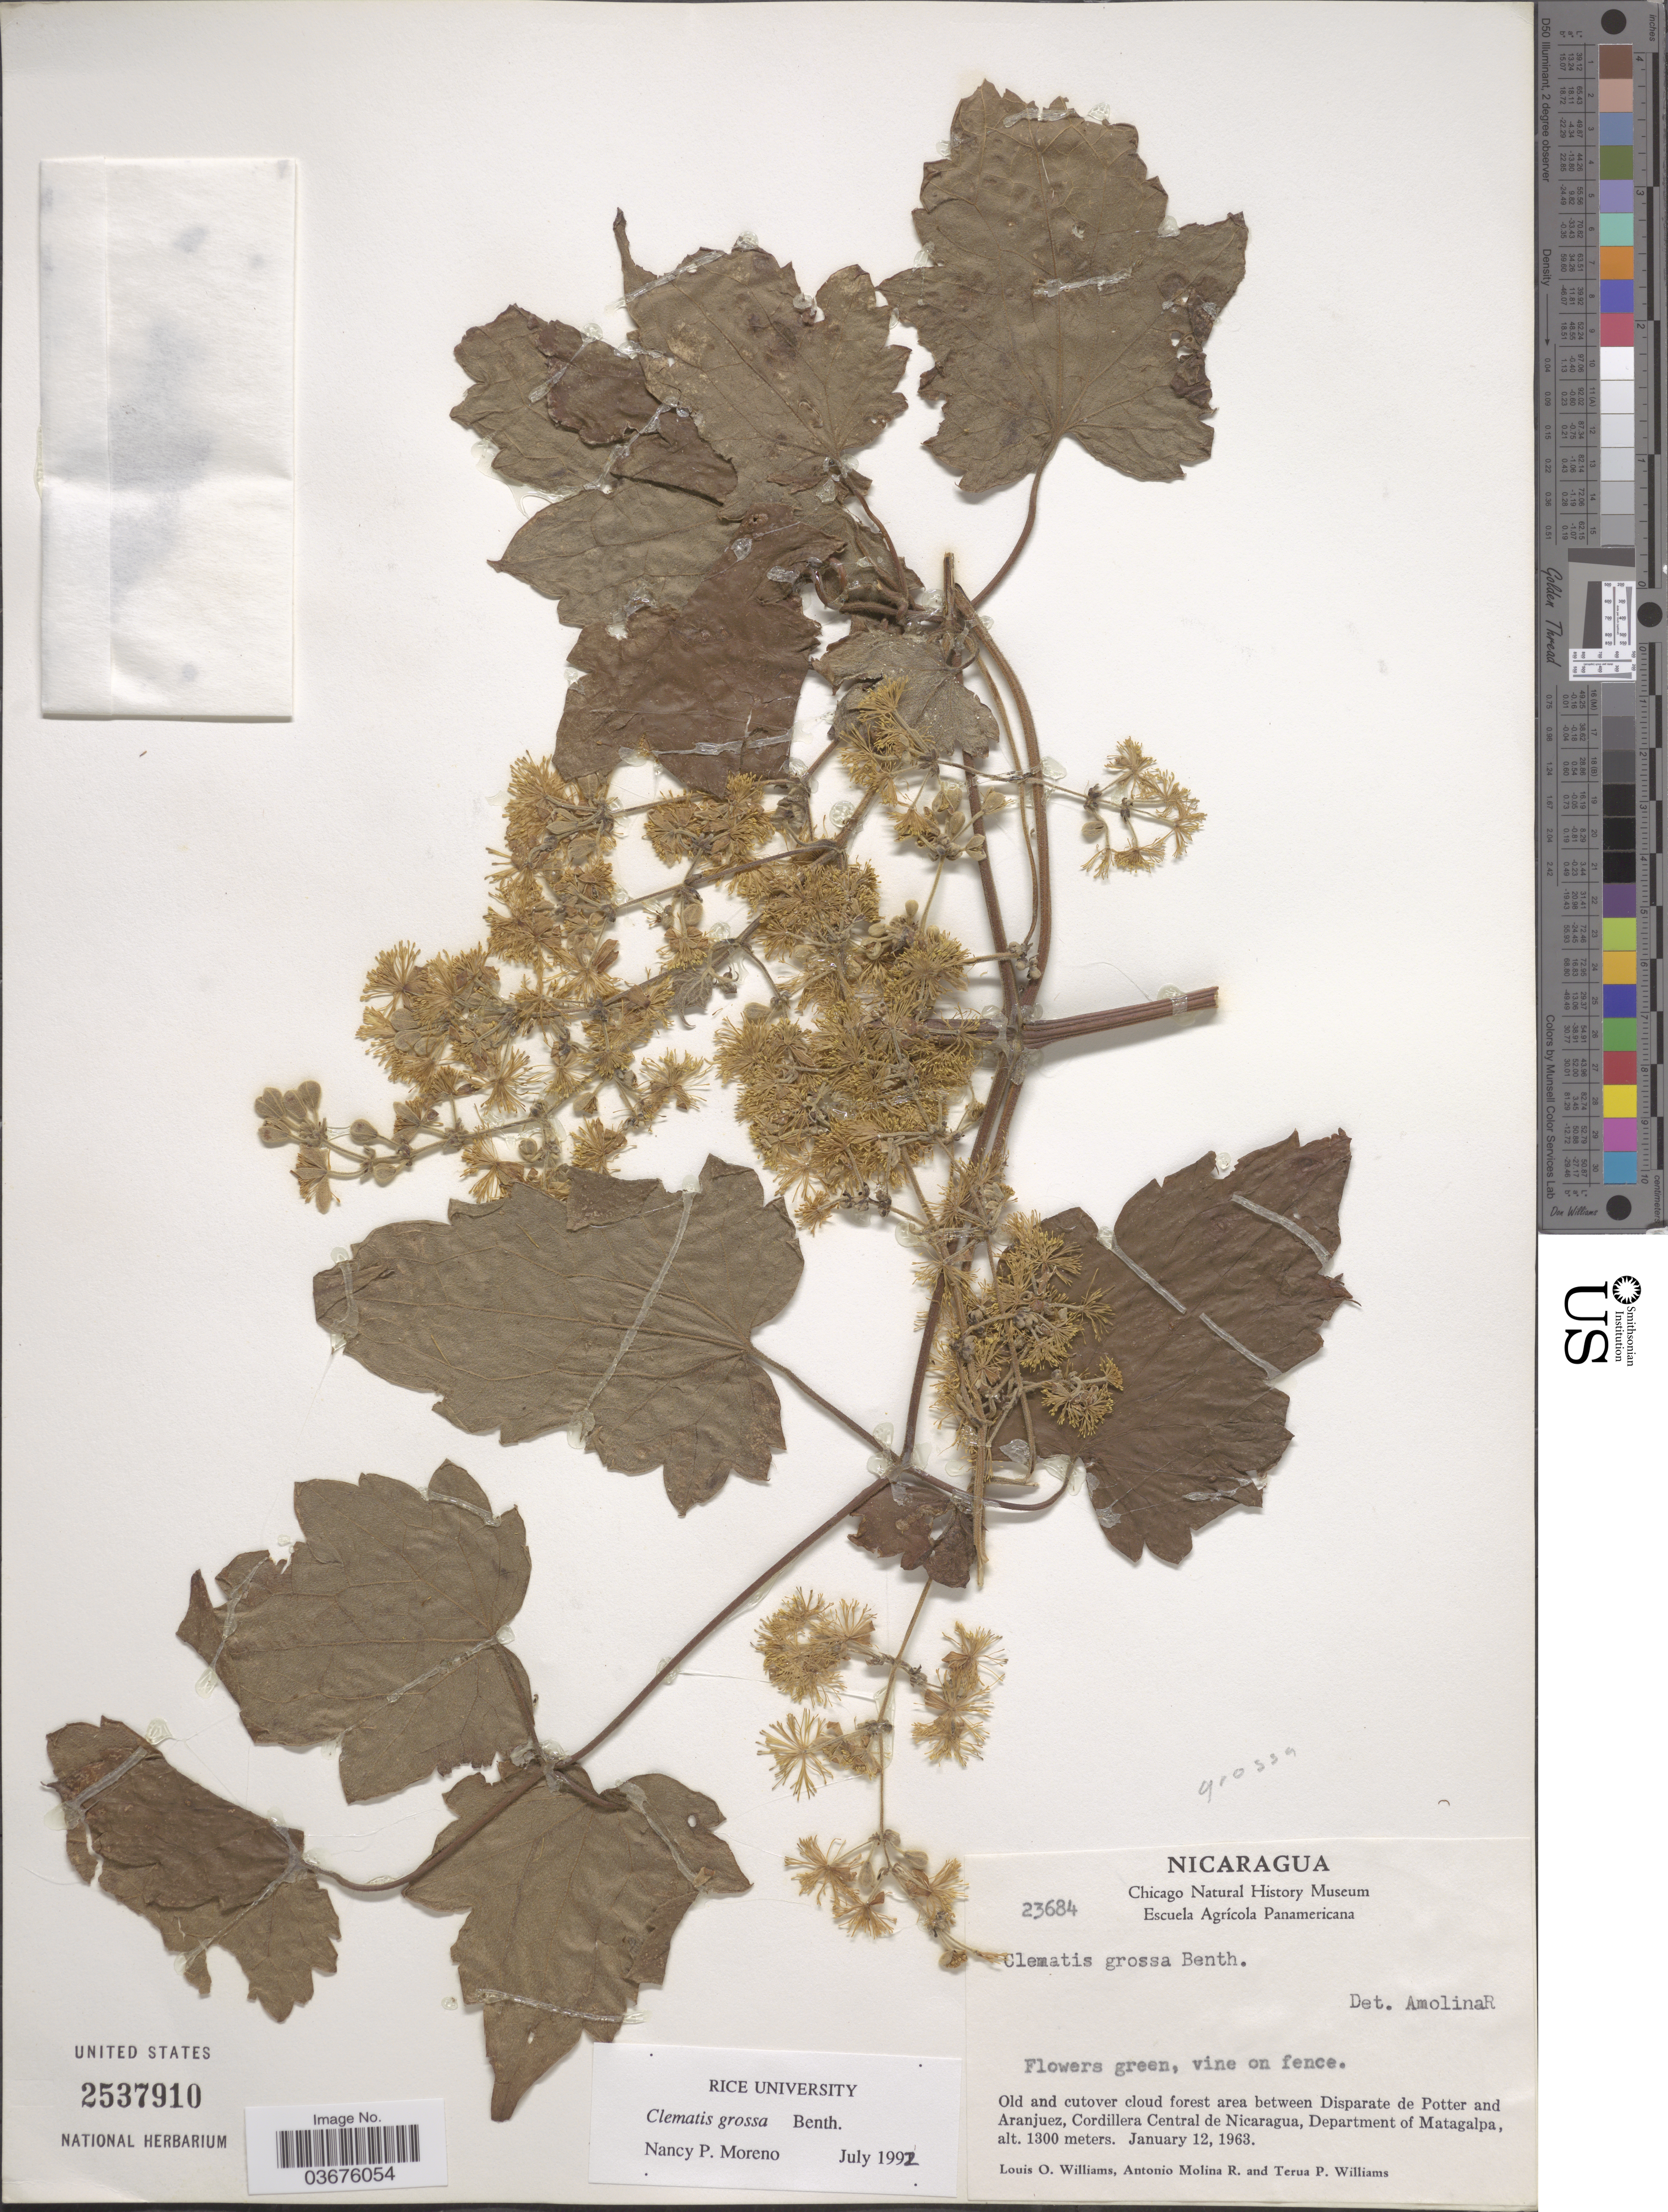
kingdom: Plantae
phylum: Tracheophyta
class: Magnoliopsida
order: Ranunculales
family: Ranunculaceae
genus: Clematis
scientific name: Clematis grossa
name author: Benth.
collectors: L. O. Williams, A. Molina R. & T. Williams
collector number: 23684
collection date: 1963-01-12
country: Nicaragua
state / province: Matagalpa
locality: Between Disparate de Potter and Aranjuez, Cordillera Central de Nicaragua, Department of Matagalpa.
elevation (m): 1300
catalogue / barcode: US 2537910